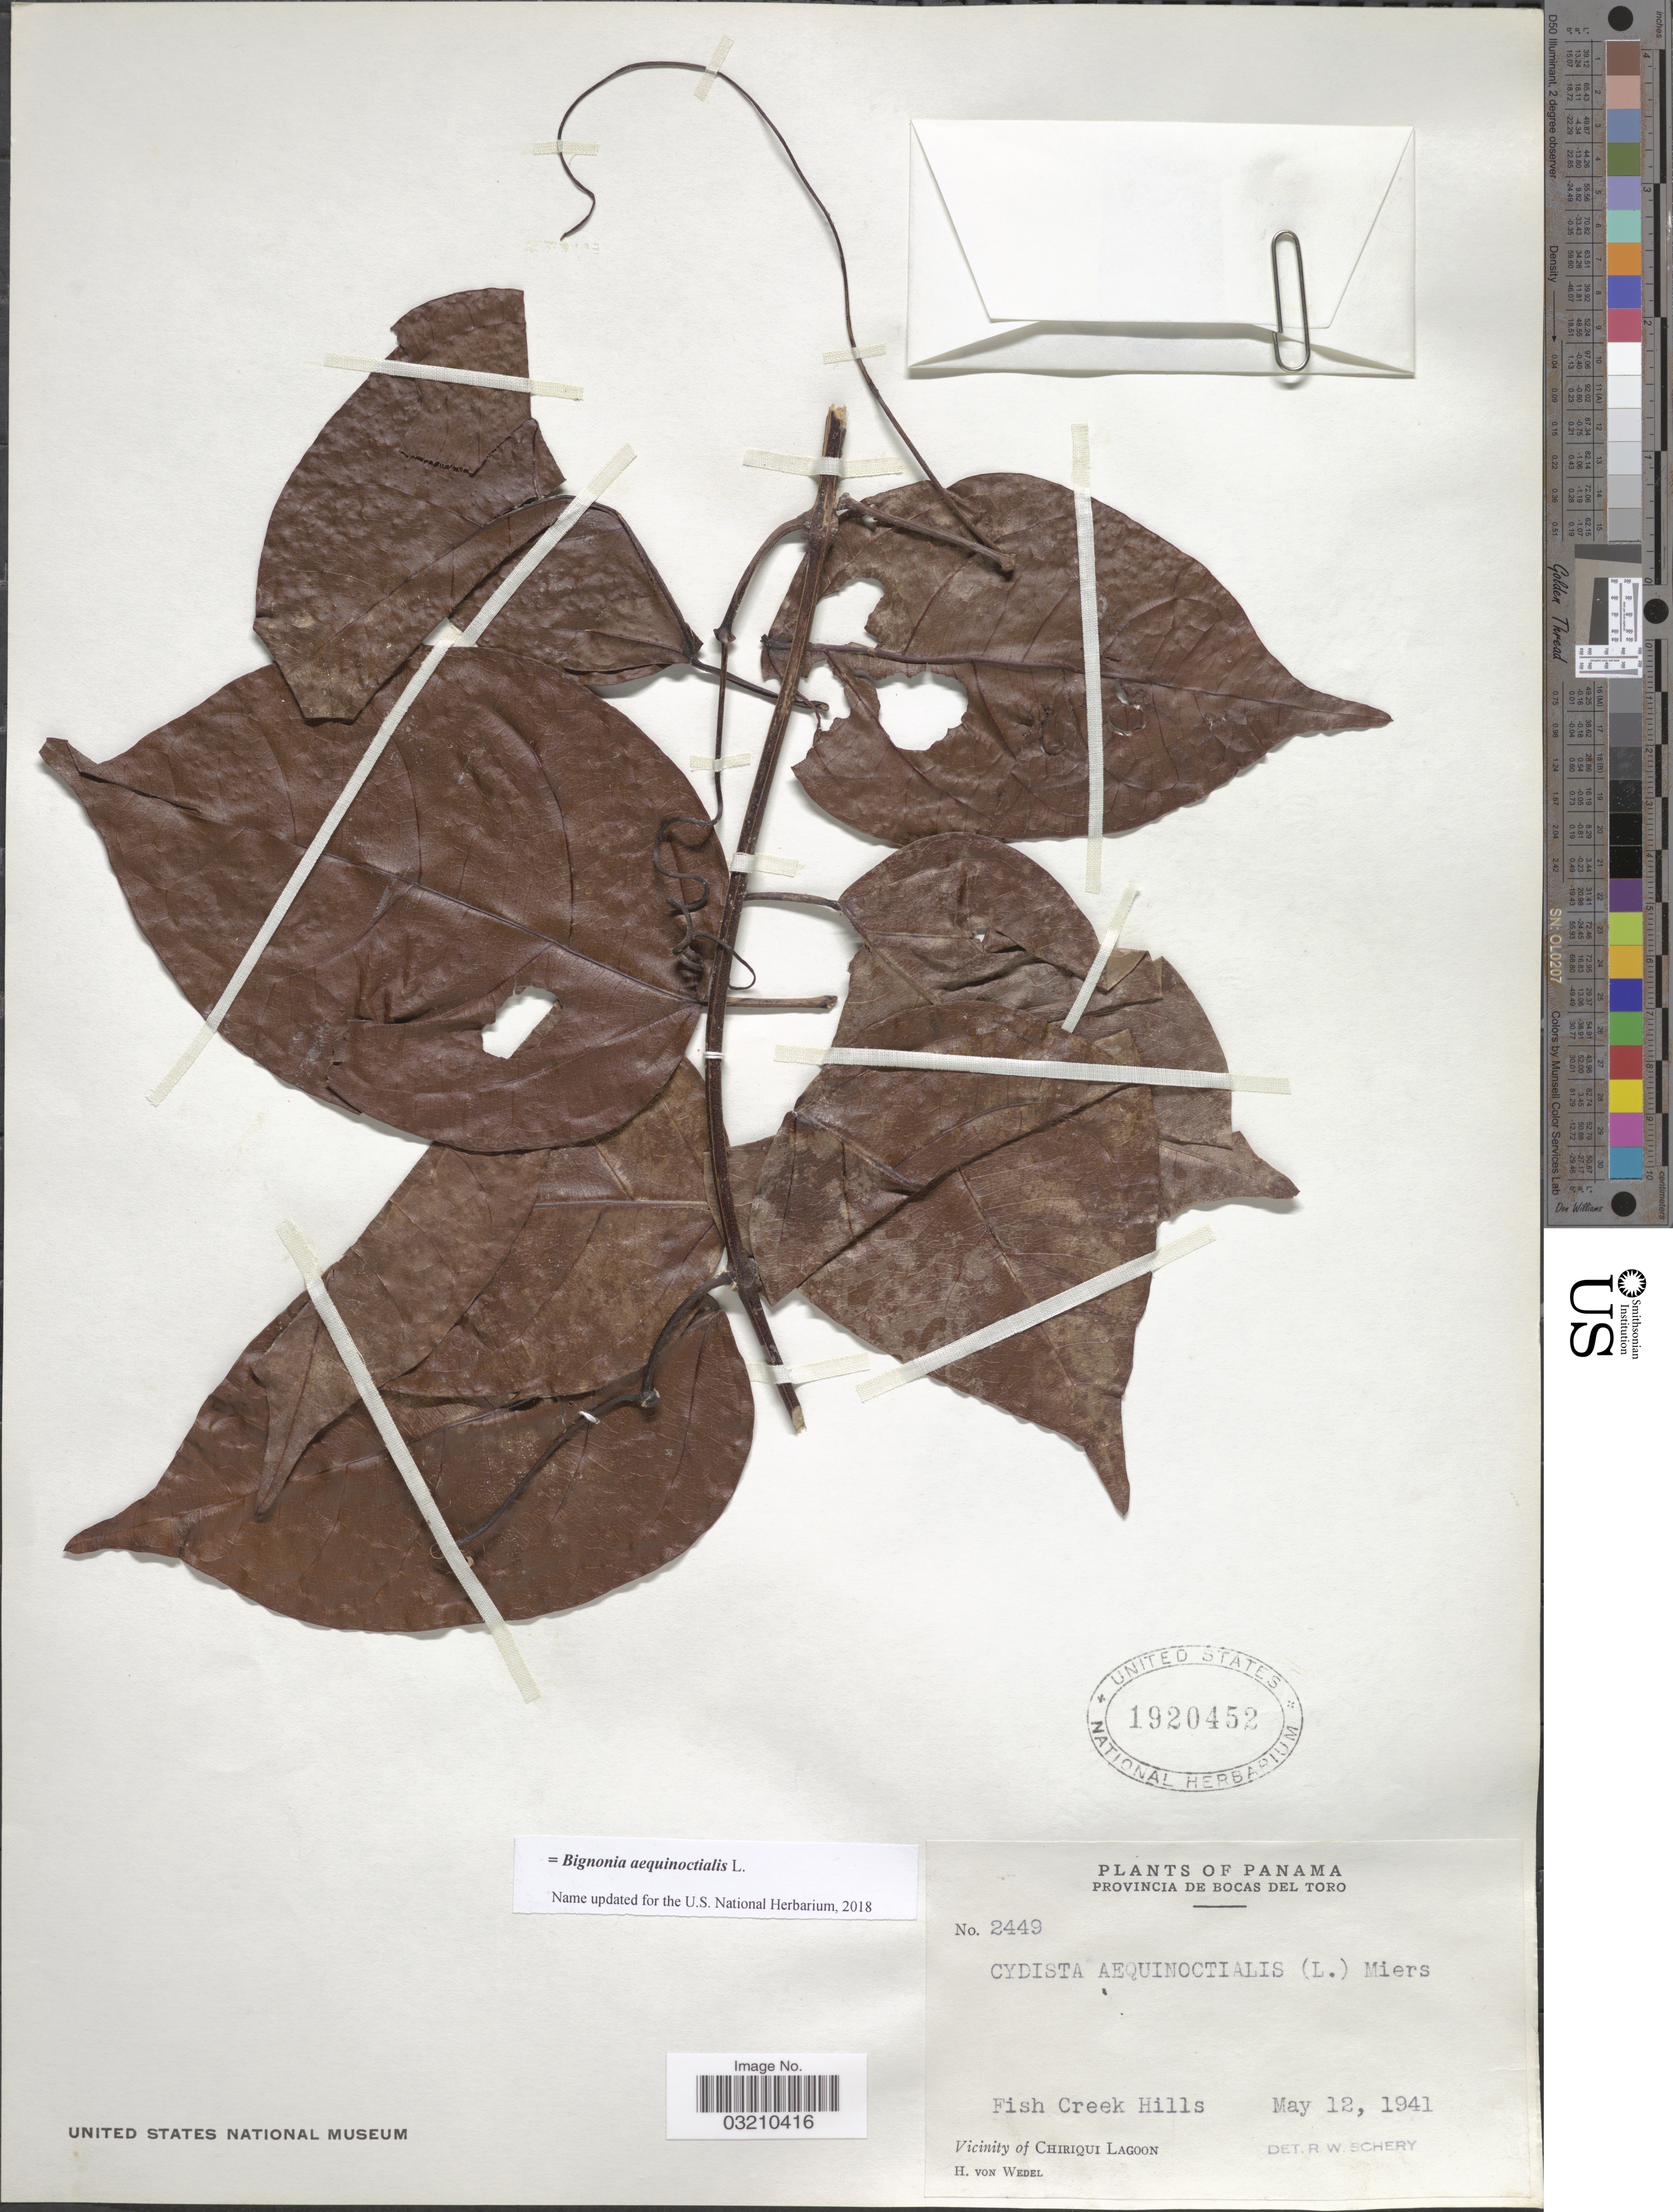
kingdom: Plantae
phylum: Tracheophyta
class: Magnoliopsida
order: Lamiales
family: Bignoniaceae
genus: Bignonia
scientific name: Bignonia aequinoctialis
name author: L.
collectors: H. von Wedel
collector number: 2449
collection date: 1941-05-12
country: Panama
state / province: Bocas del Toro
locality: Fish Creek Hills. Vicinity of Chiriqui Lagoon.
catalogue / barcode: US 1920452